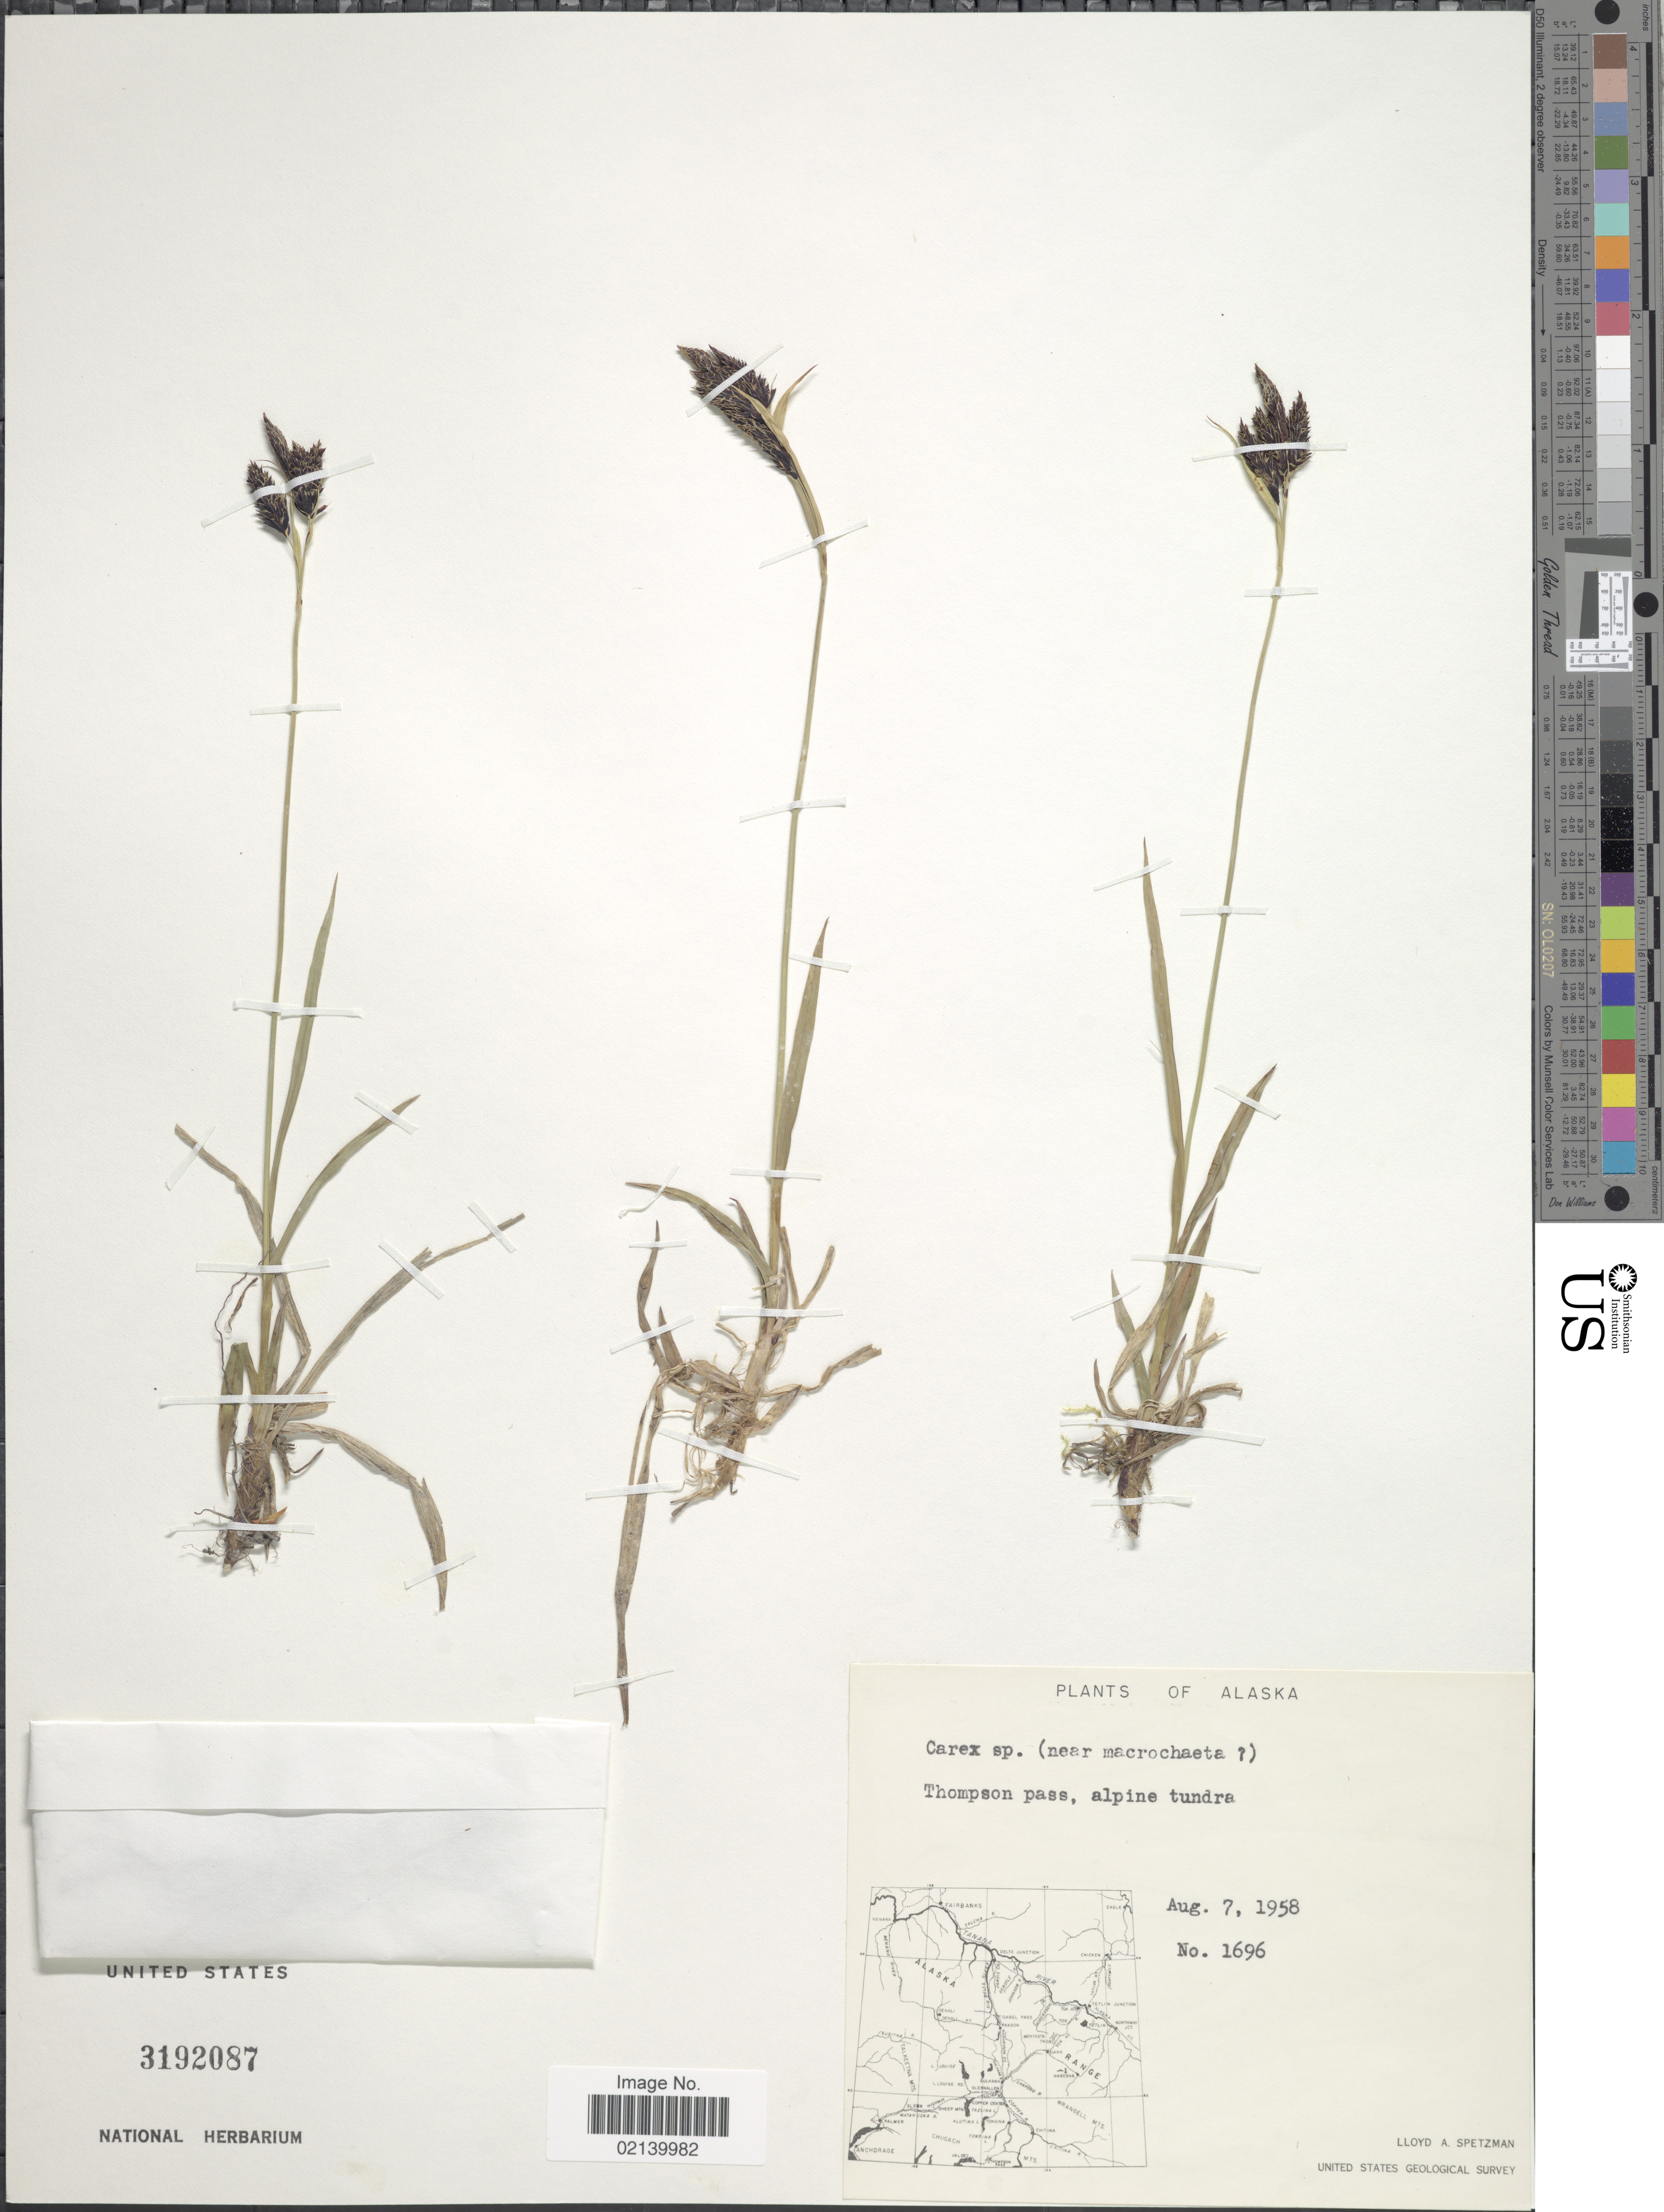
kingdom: Plantae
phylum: Tracheophyta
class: Liliopsida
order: Poales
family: Cyperaceae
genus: Carex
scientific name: Carex sp.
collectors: L. Spetzman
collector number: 1696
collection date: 1958-08-07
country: United States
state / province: Alaska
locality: Thompson pass, alpine tundra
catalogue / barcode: US 3192087